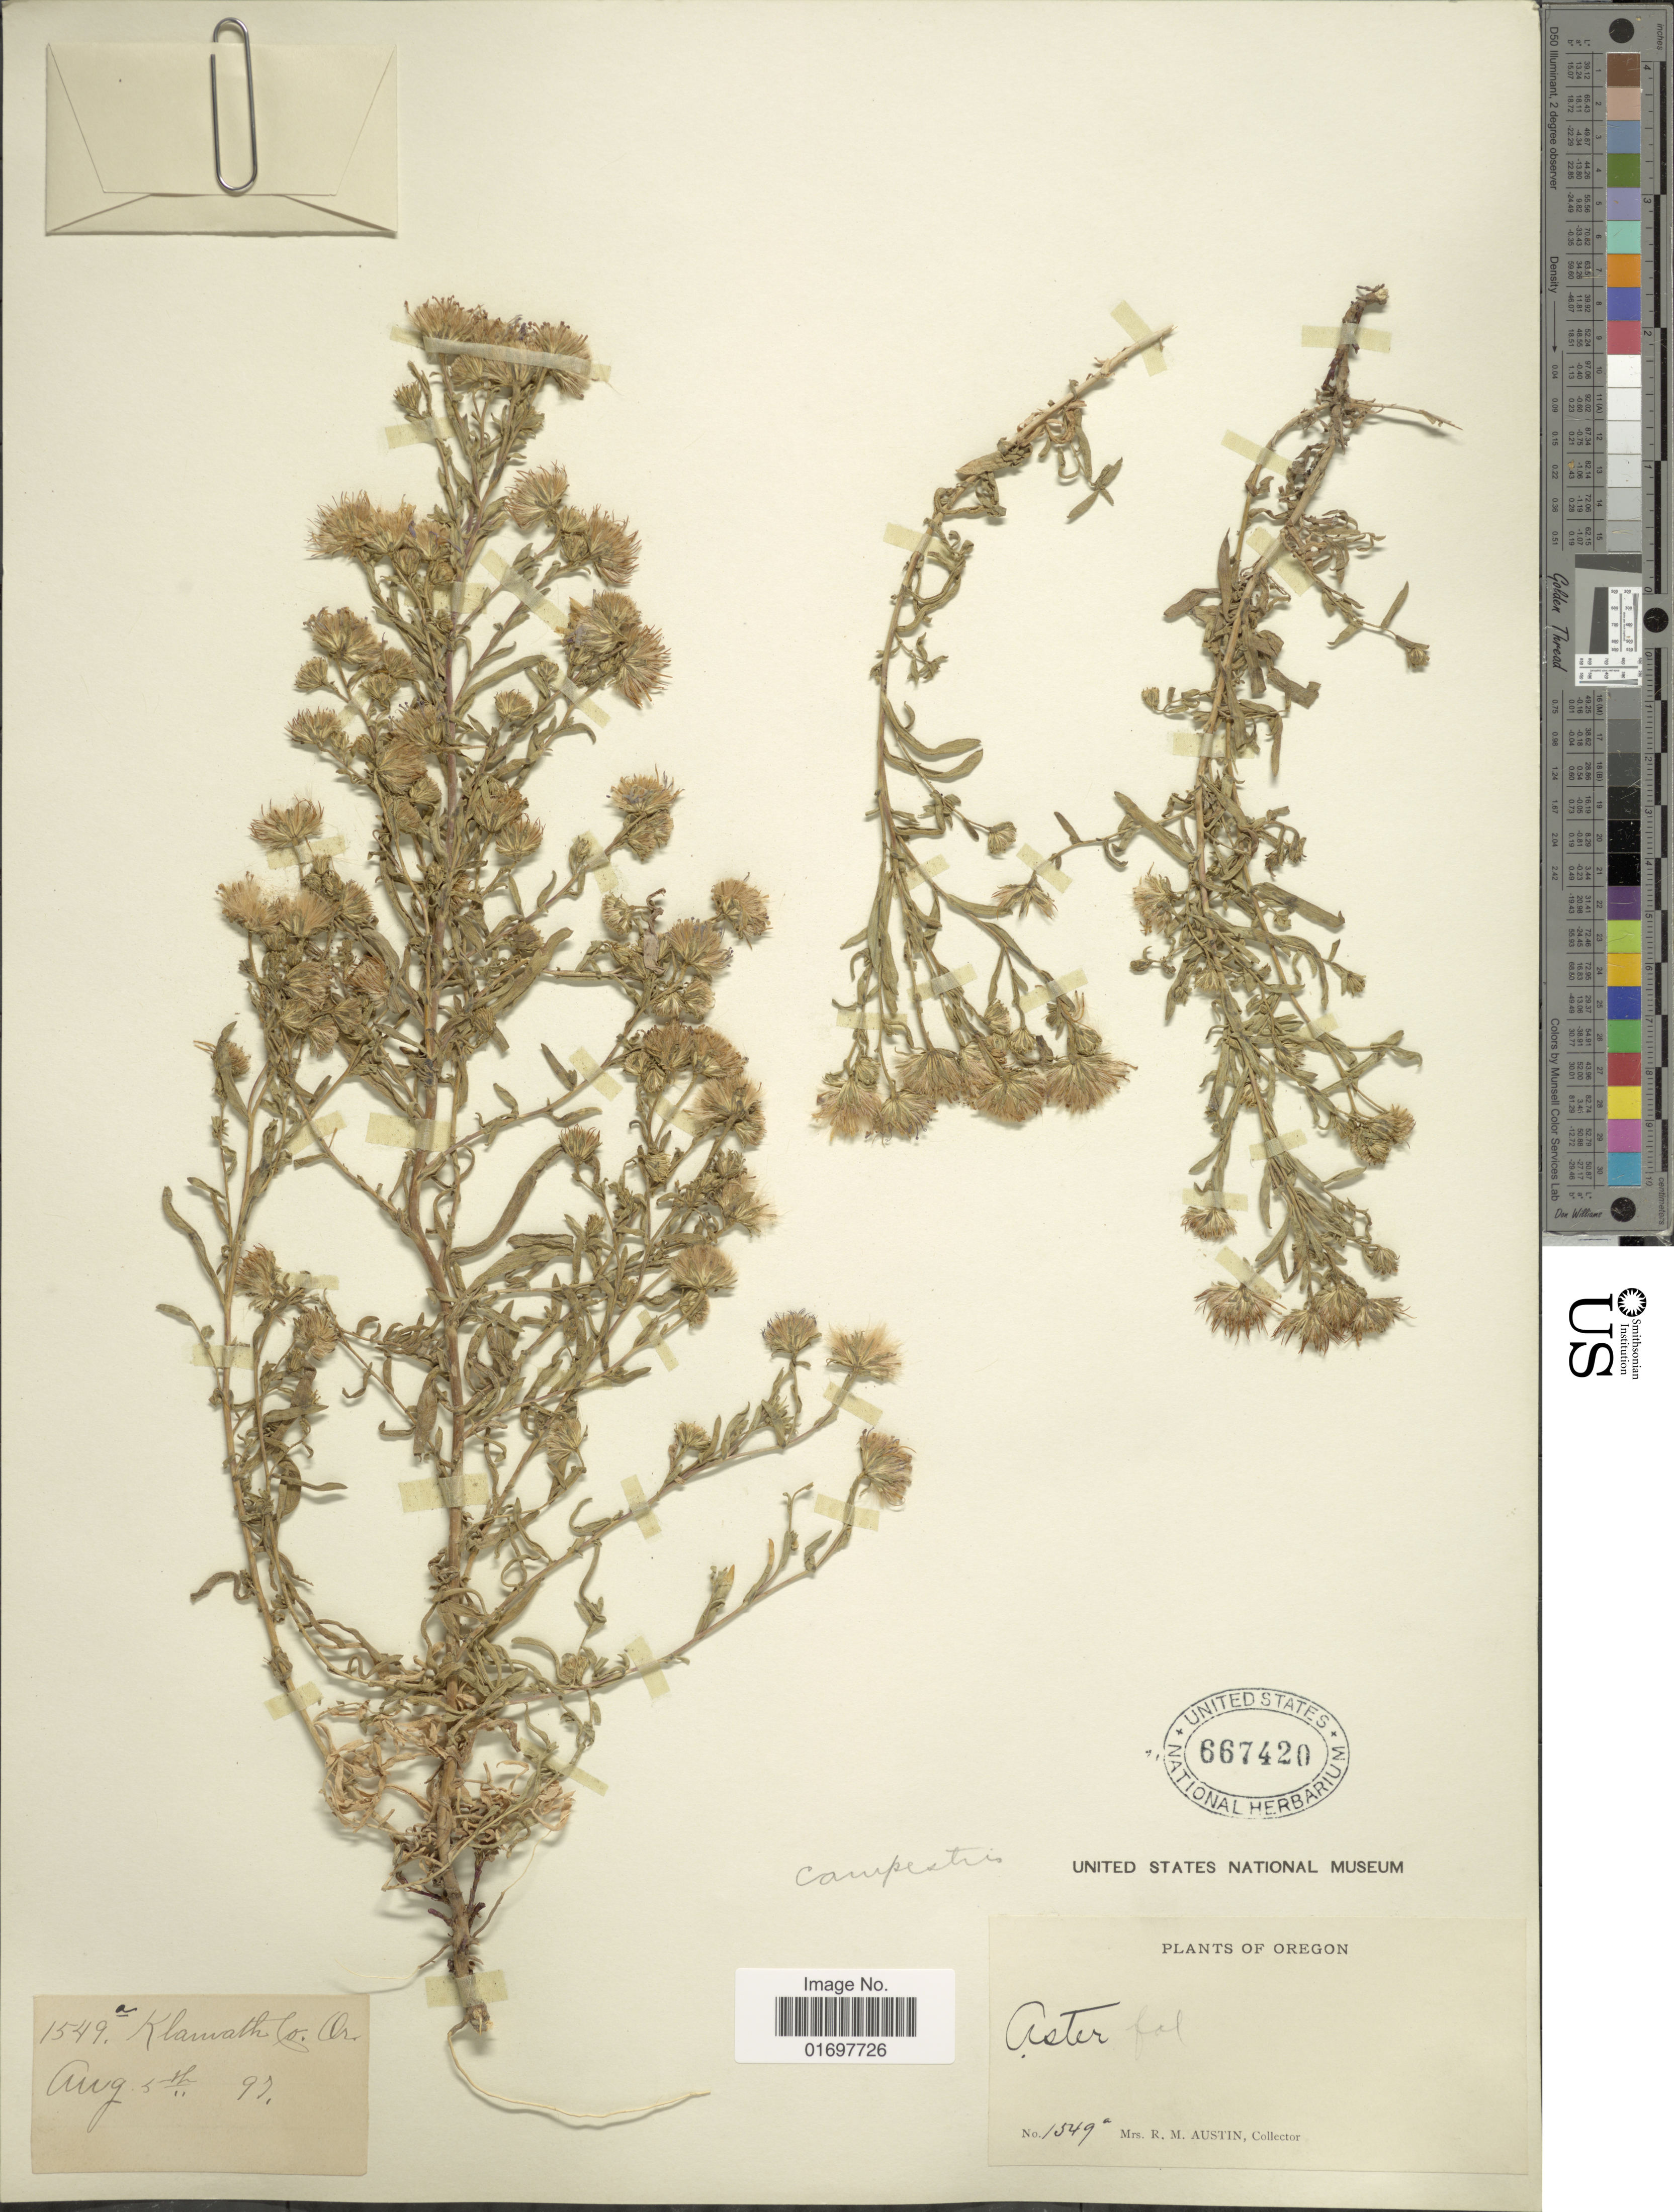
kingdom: Plantae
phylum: Tracheophyta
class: Magnoliopsida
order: Asterales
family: Asteraceae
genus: Symphyotrichum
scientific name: Symphyotrichum campestre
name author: (Nutt.) G.L. Nesom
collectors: R. Austin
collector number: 1549a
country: United States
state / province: Oregon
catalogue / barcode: US 667420